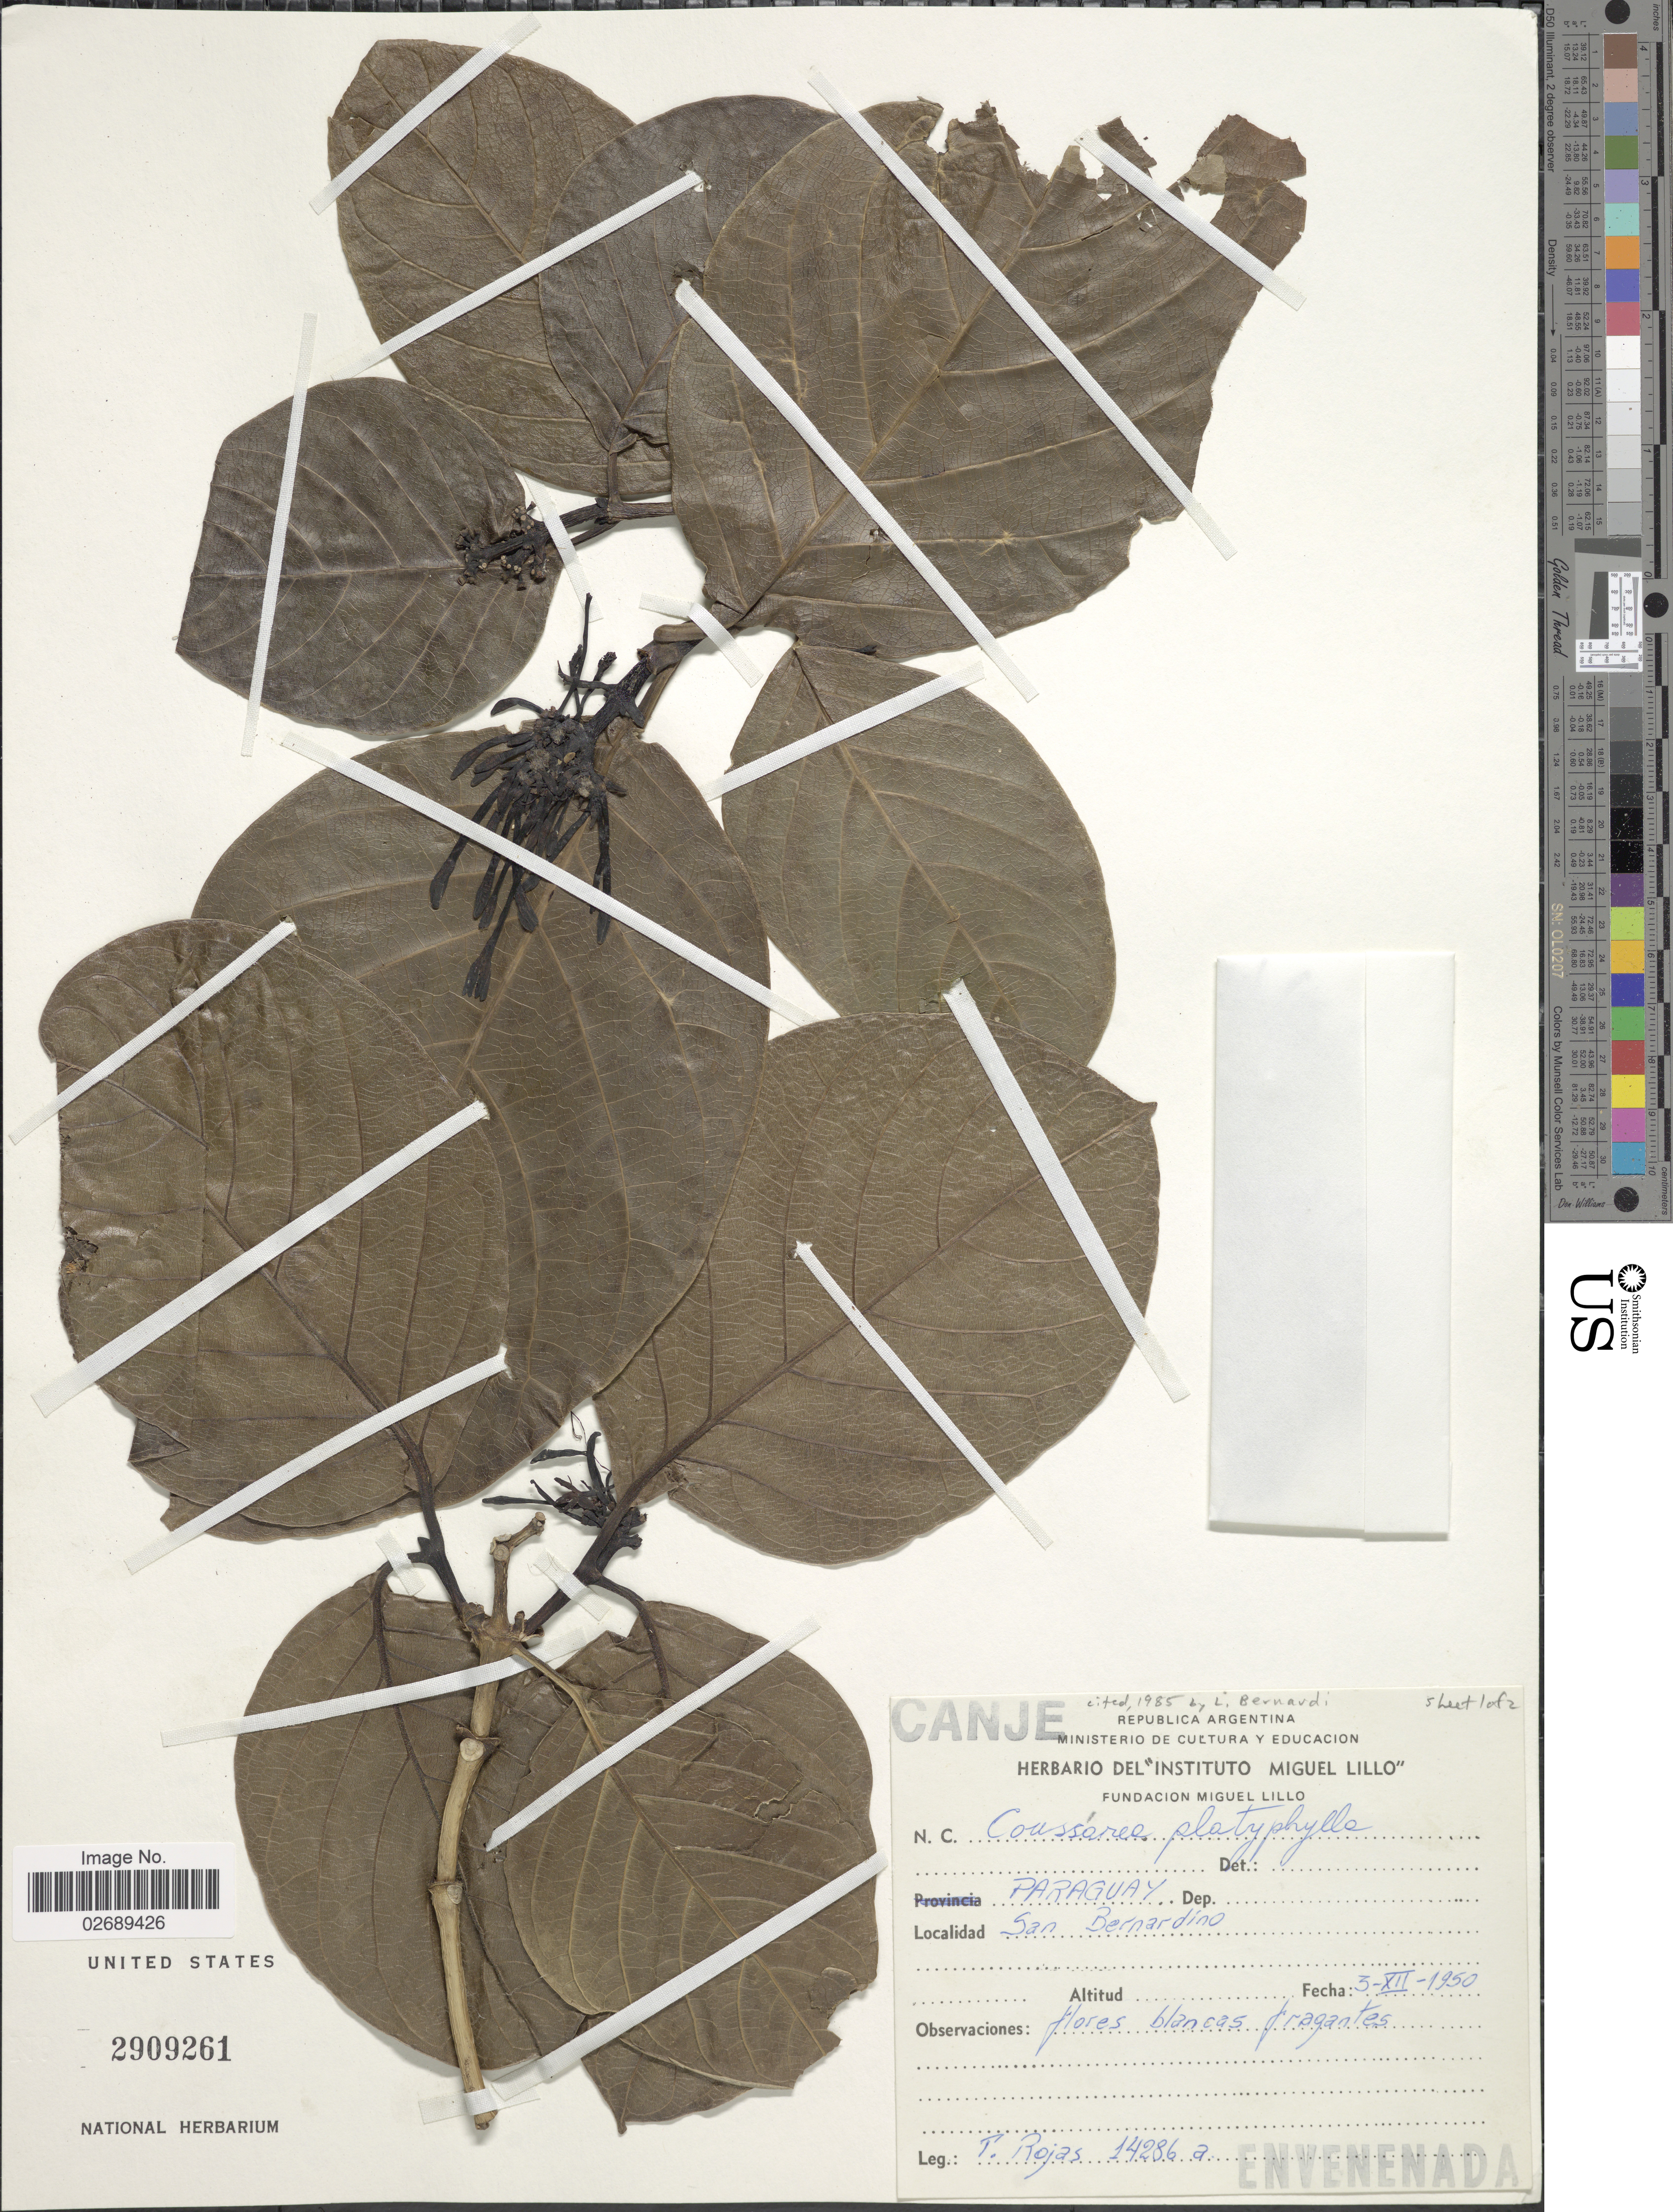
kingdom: Plantae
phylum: Tracheophyta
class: Magnoliopsida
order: Gentianales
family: Rubiaceae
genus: Coussarea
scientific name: Coussarea platyphylla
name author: Müll. Arg.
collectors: T. Rojas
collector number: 14286a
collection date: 1950-12-03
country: Paraguay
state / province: Cordillera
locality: San Bernardino.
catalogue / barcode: US 2909261